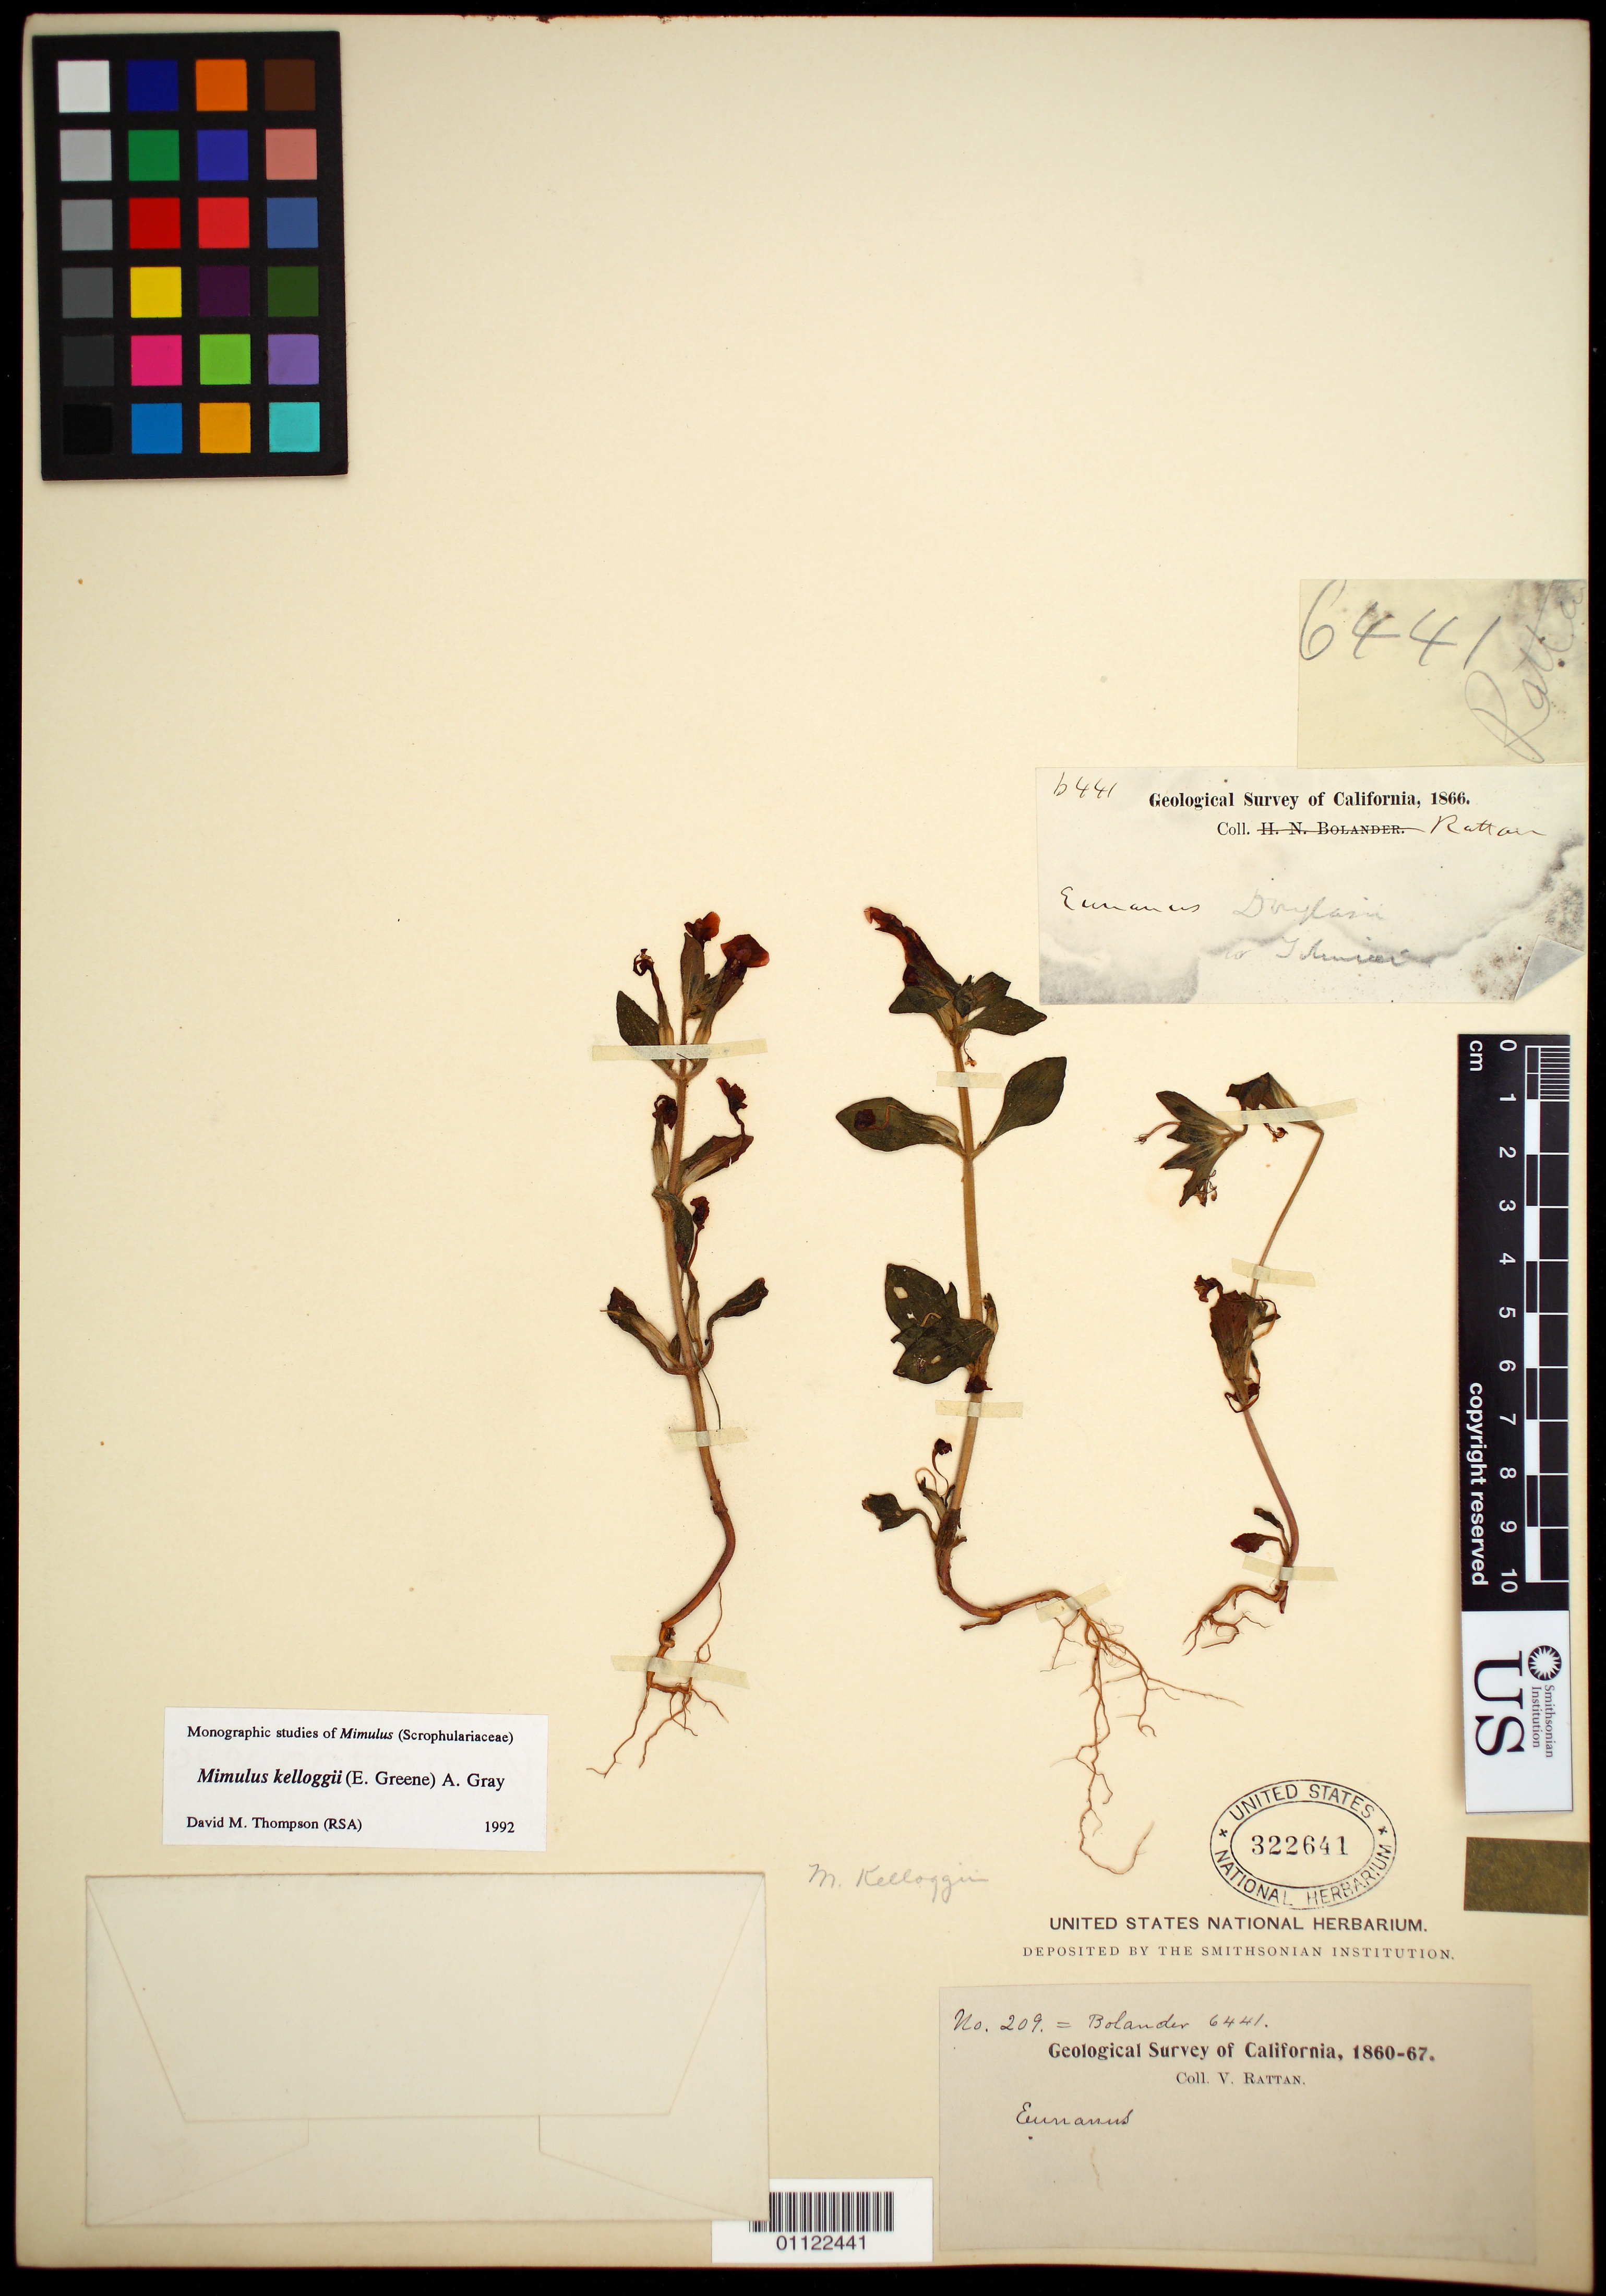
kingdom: Plantae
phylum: Tracheophyta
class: Magnoliopsida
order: Lamiales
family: Phrymaceae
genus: Mimulus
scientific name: Mimulus kelloggii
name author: (Curran ex Greene) Curran ex A. Gray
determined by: Thompson, D. M.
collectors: V. Rattan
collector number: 209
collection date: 1860/1867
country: United States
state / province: California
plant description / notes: There is a note on the label:' No 209 Rattan = Bolander 6441".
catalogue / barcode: US 322641